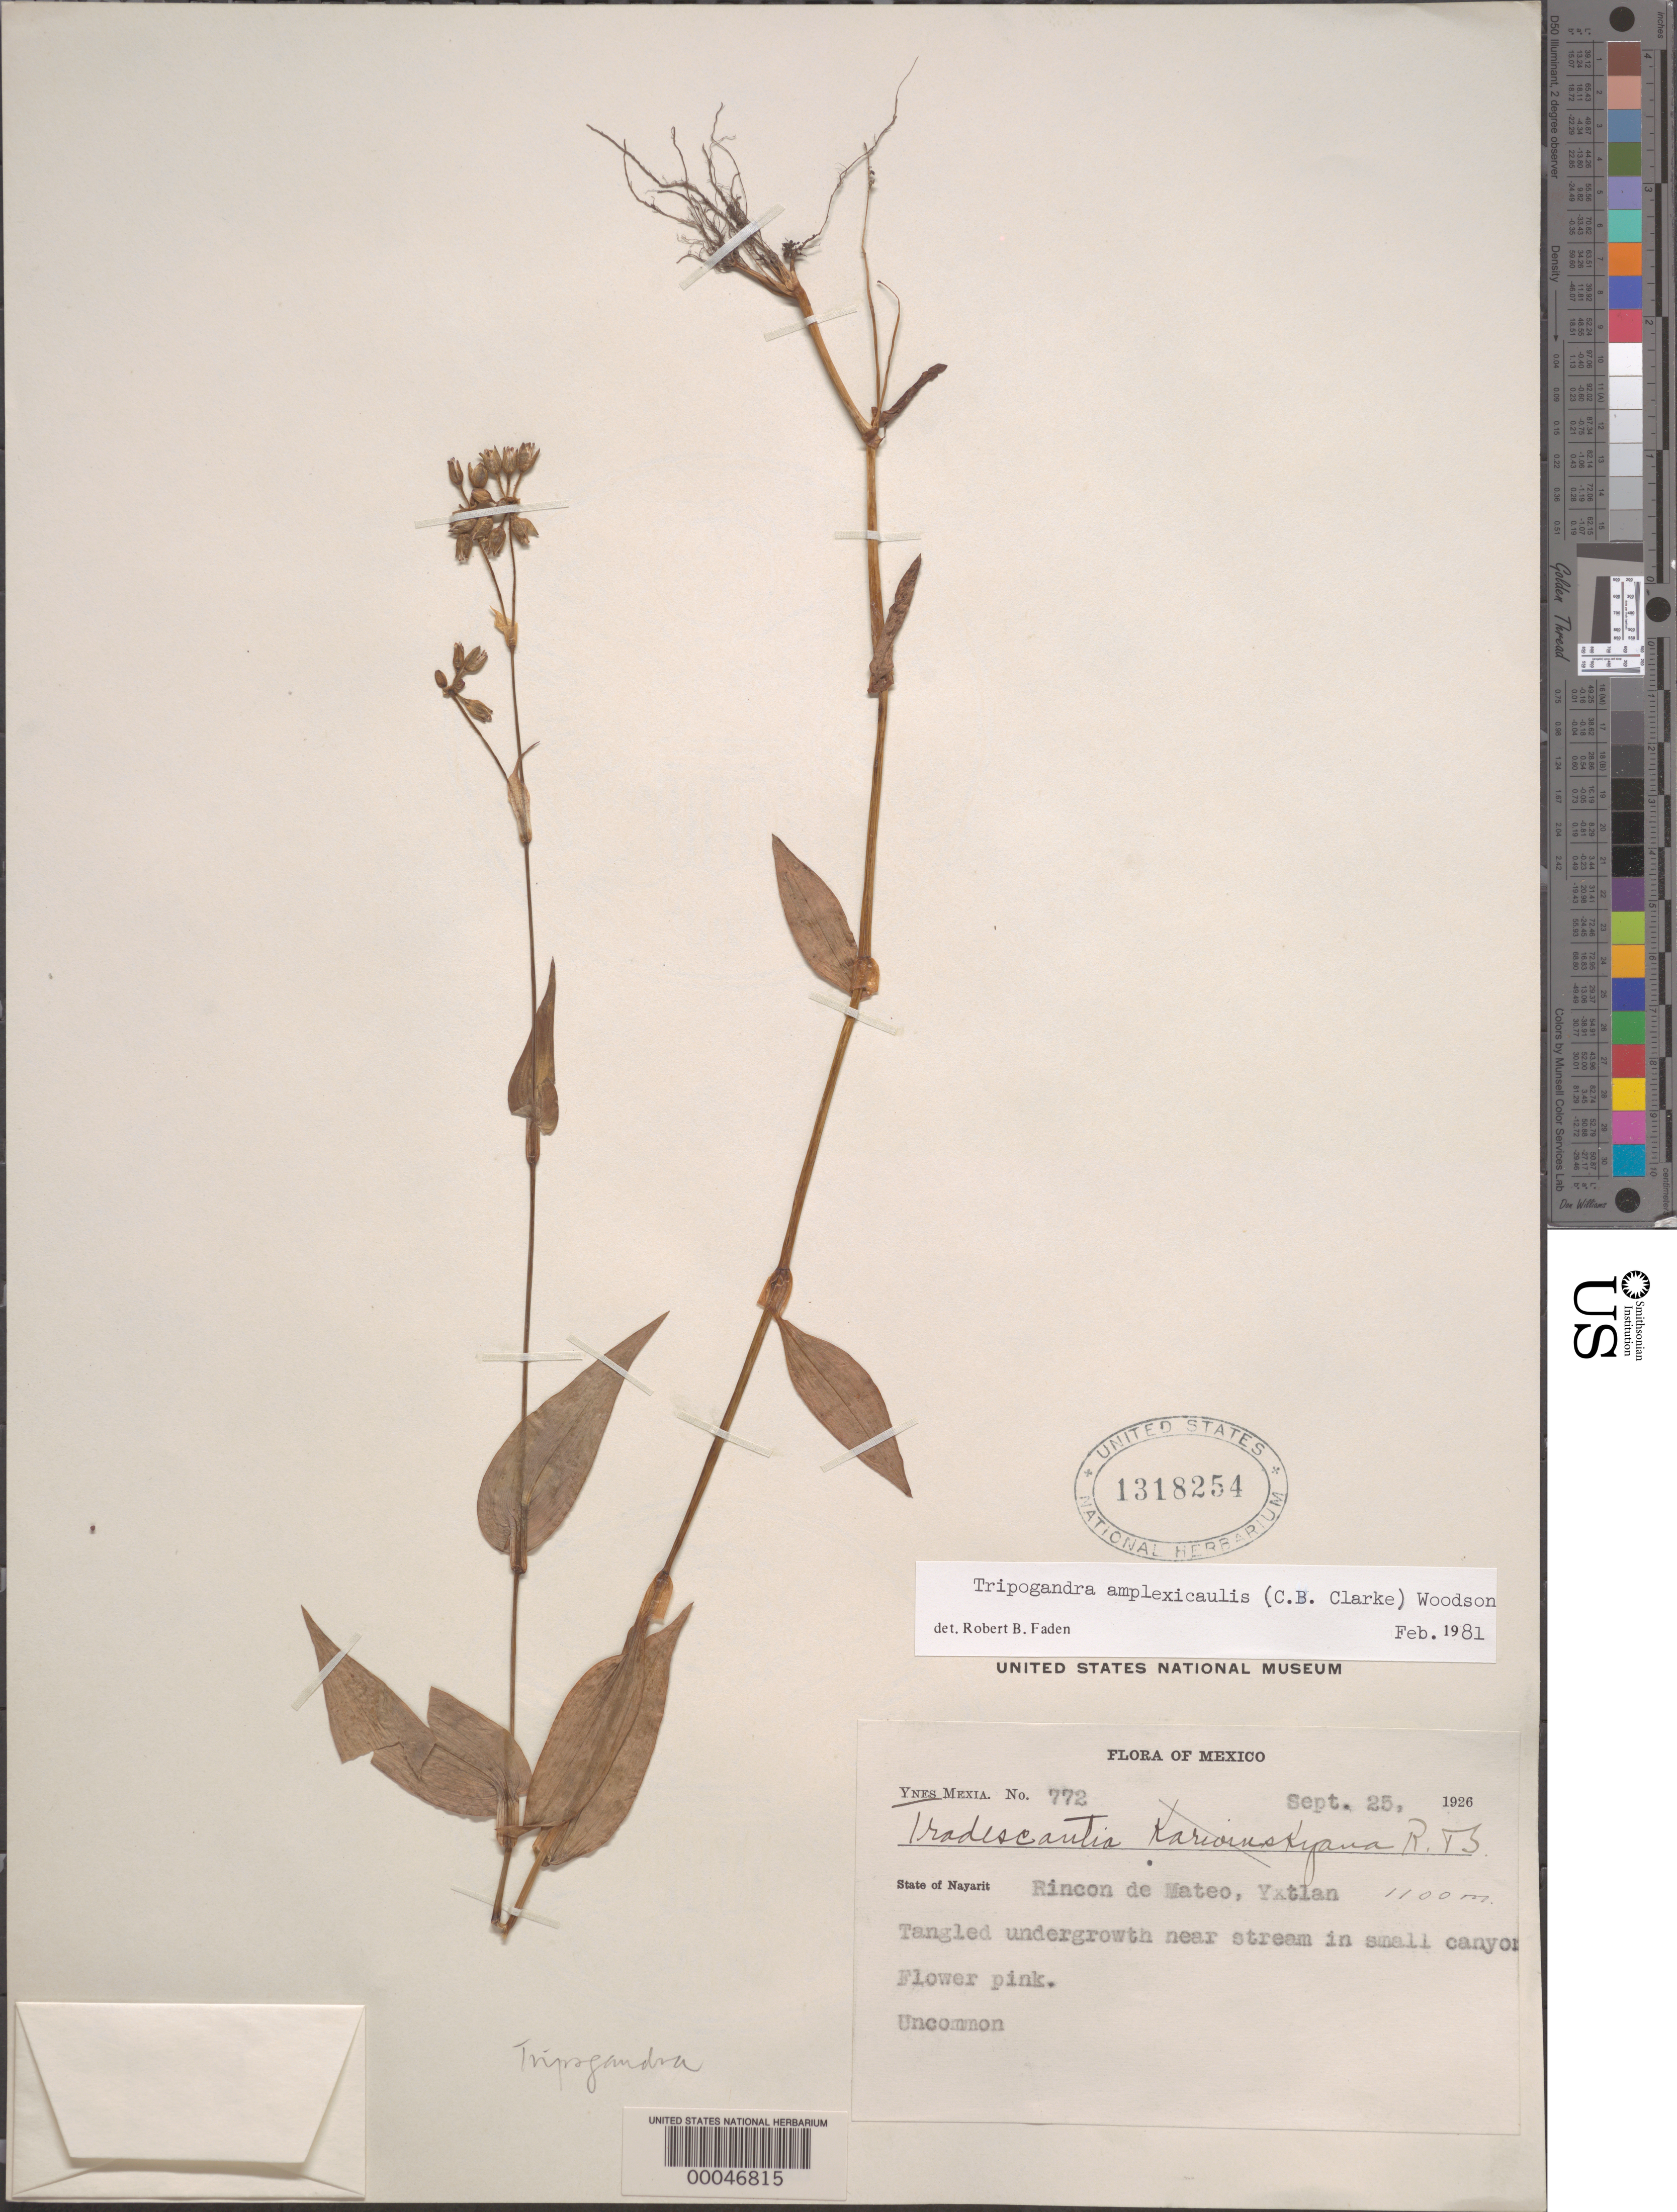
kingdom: Plantae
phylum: Tracheophyta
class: Liliopsida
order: Commelinales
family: Commelinaceae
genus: Tripogandra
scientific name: Tripogandra amplexicaulis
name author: (Klotzsch ex C.B. Clarke) Woodson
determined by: Faden, Robert B., (US), Smithsonian Institution - National Museum of Natural History (UNITED STATES)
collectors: Y. Mexia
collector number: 772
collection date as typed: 25 Sep 1926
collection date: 1926-09-25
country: Mexico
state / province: Nayarit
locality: Rincon de mateo, yxtlan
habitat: Thicket near stream; canyon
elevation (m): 1100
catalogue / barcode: US 1318254